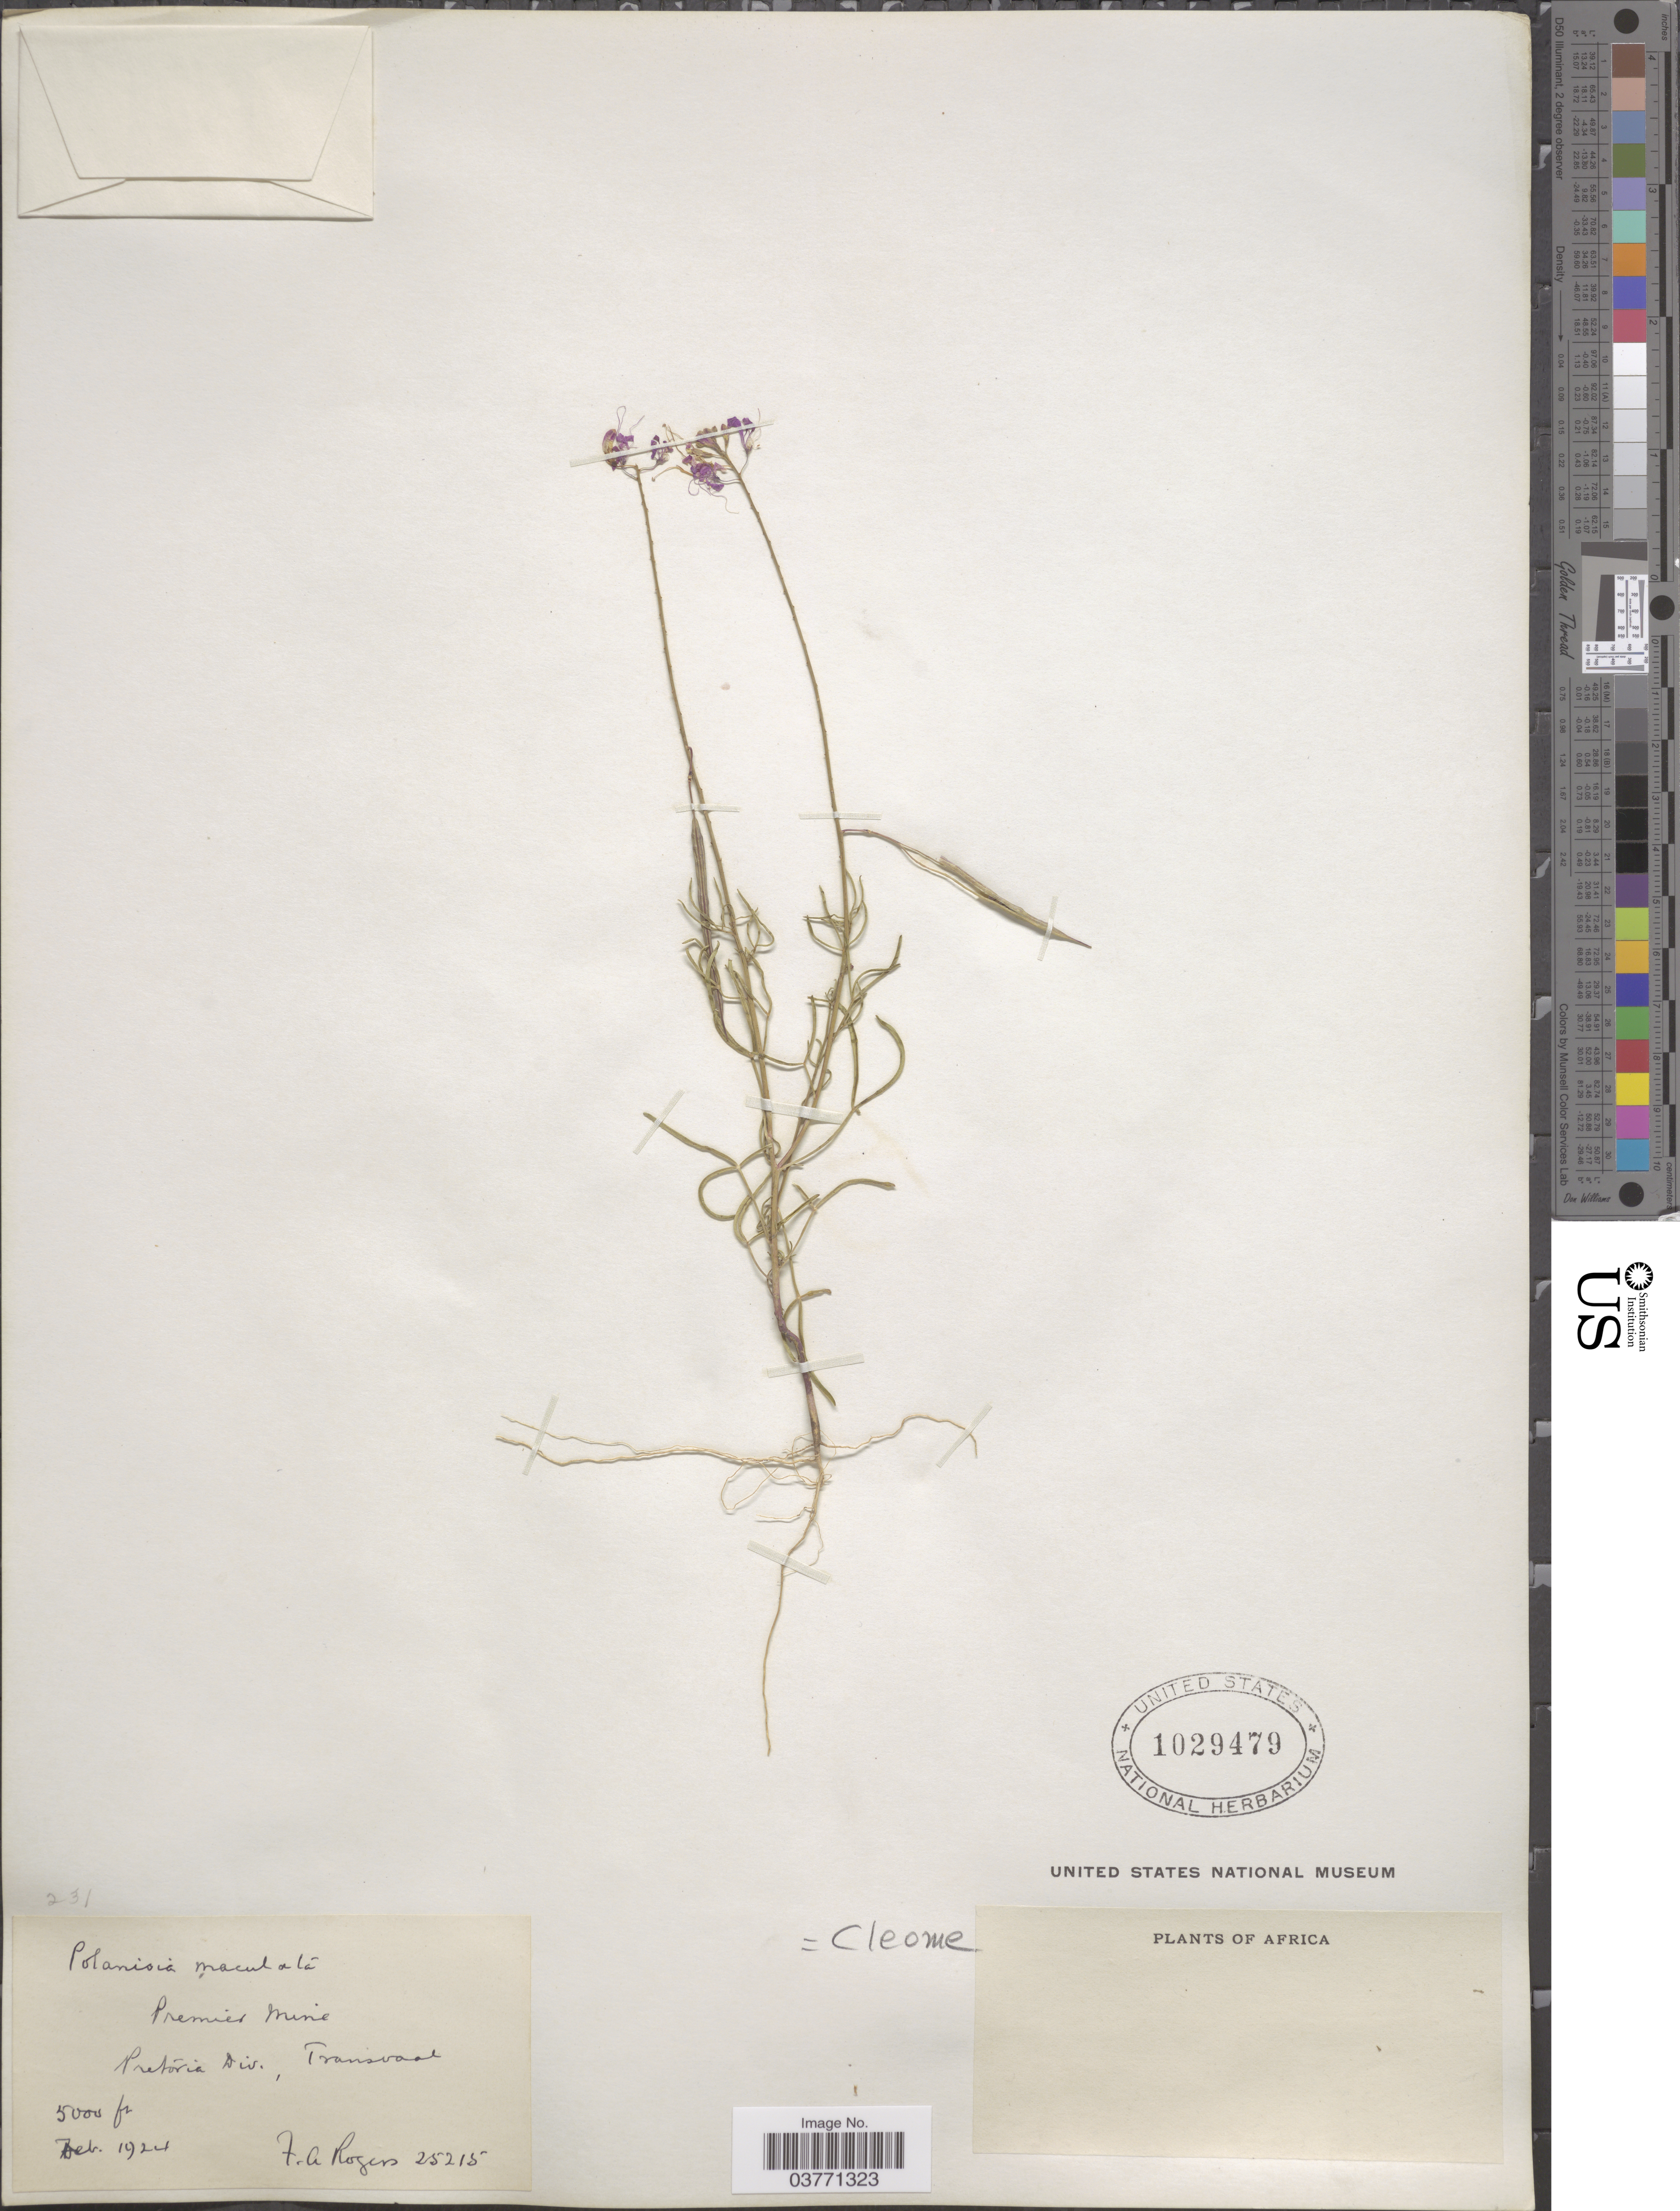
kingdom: Plantae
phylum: Tracheophyta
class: Magnoliopsida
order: Brassicales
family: Cleomaceae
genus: Sieruela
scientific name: Sieruela maculata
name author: (Sond.) Roalson & J.C. Hall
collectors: F. A. Rogers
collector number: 25215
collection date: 1924-02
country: South Africa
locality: Africa. Premier Mine. Pretoria Div., Transvaal.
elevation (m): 1524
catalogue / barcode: US 1029479